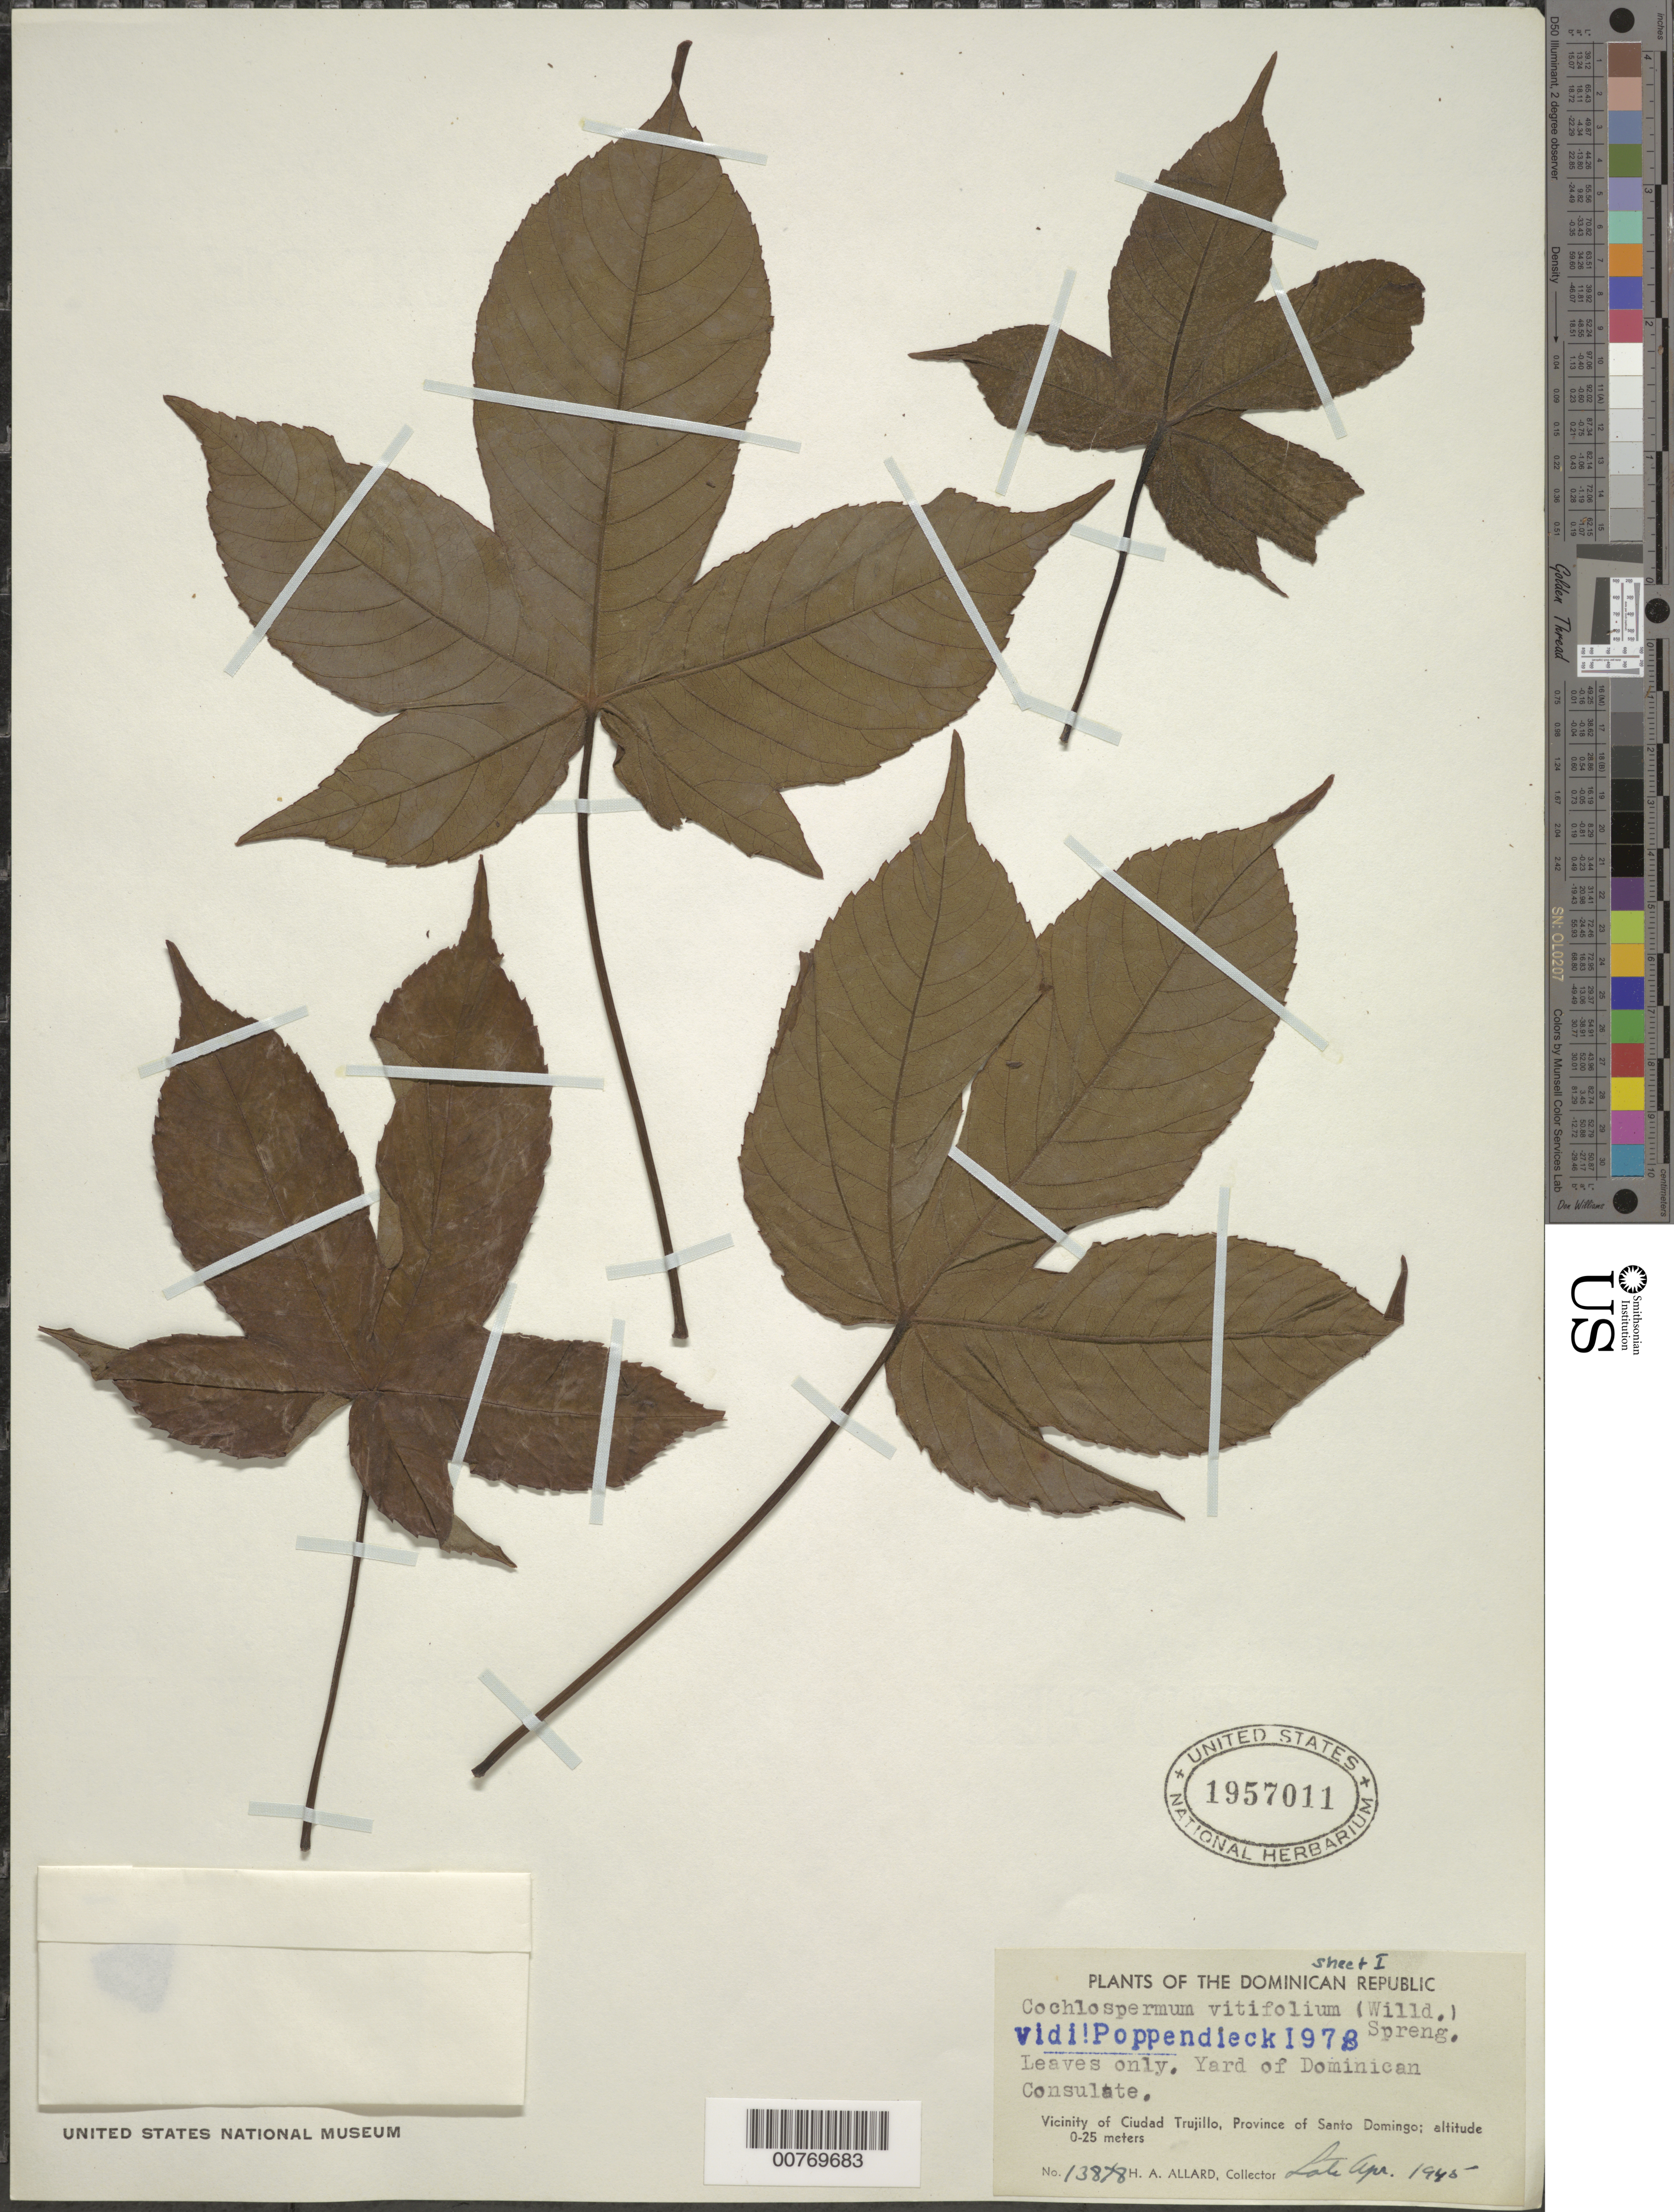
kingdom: Plantae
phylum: Tracheophyta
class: Magnoliopsida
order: Malvales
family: Cochlospermaceae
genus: Cochlospermum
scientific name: Cochlospermum vitifolium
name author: (Willd.) Spreng.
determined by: Poppendieck, H.-H., (HBG), Institut fur Allgemeine Botanik und Botanischer Garten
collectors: H. A. Allard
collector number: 13878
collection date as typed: Apr 1945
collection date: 1945-04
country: Dominican Republic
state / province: Santo Domingo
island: Hispaniola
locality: Vicinity of Ciudad Trujillo.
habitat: Yard of Dominican consulate.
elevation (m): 0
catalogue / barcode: US 1957011